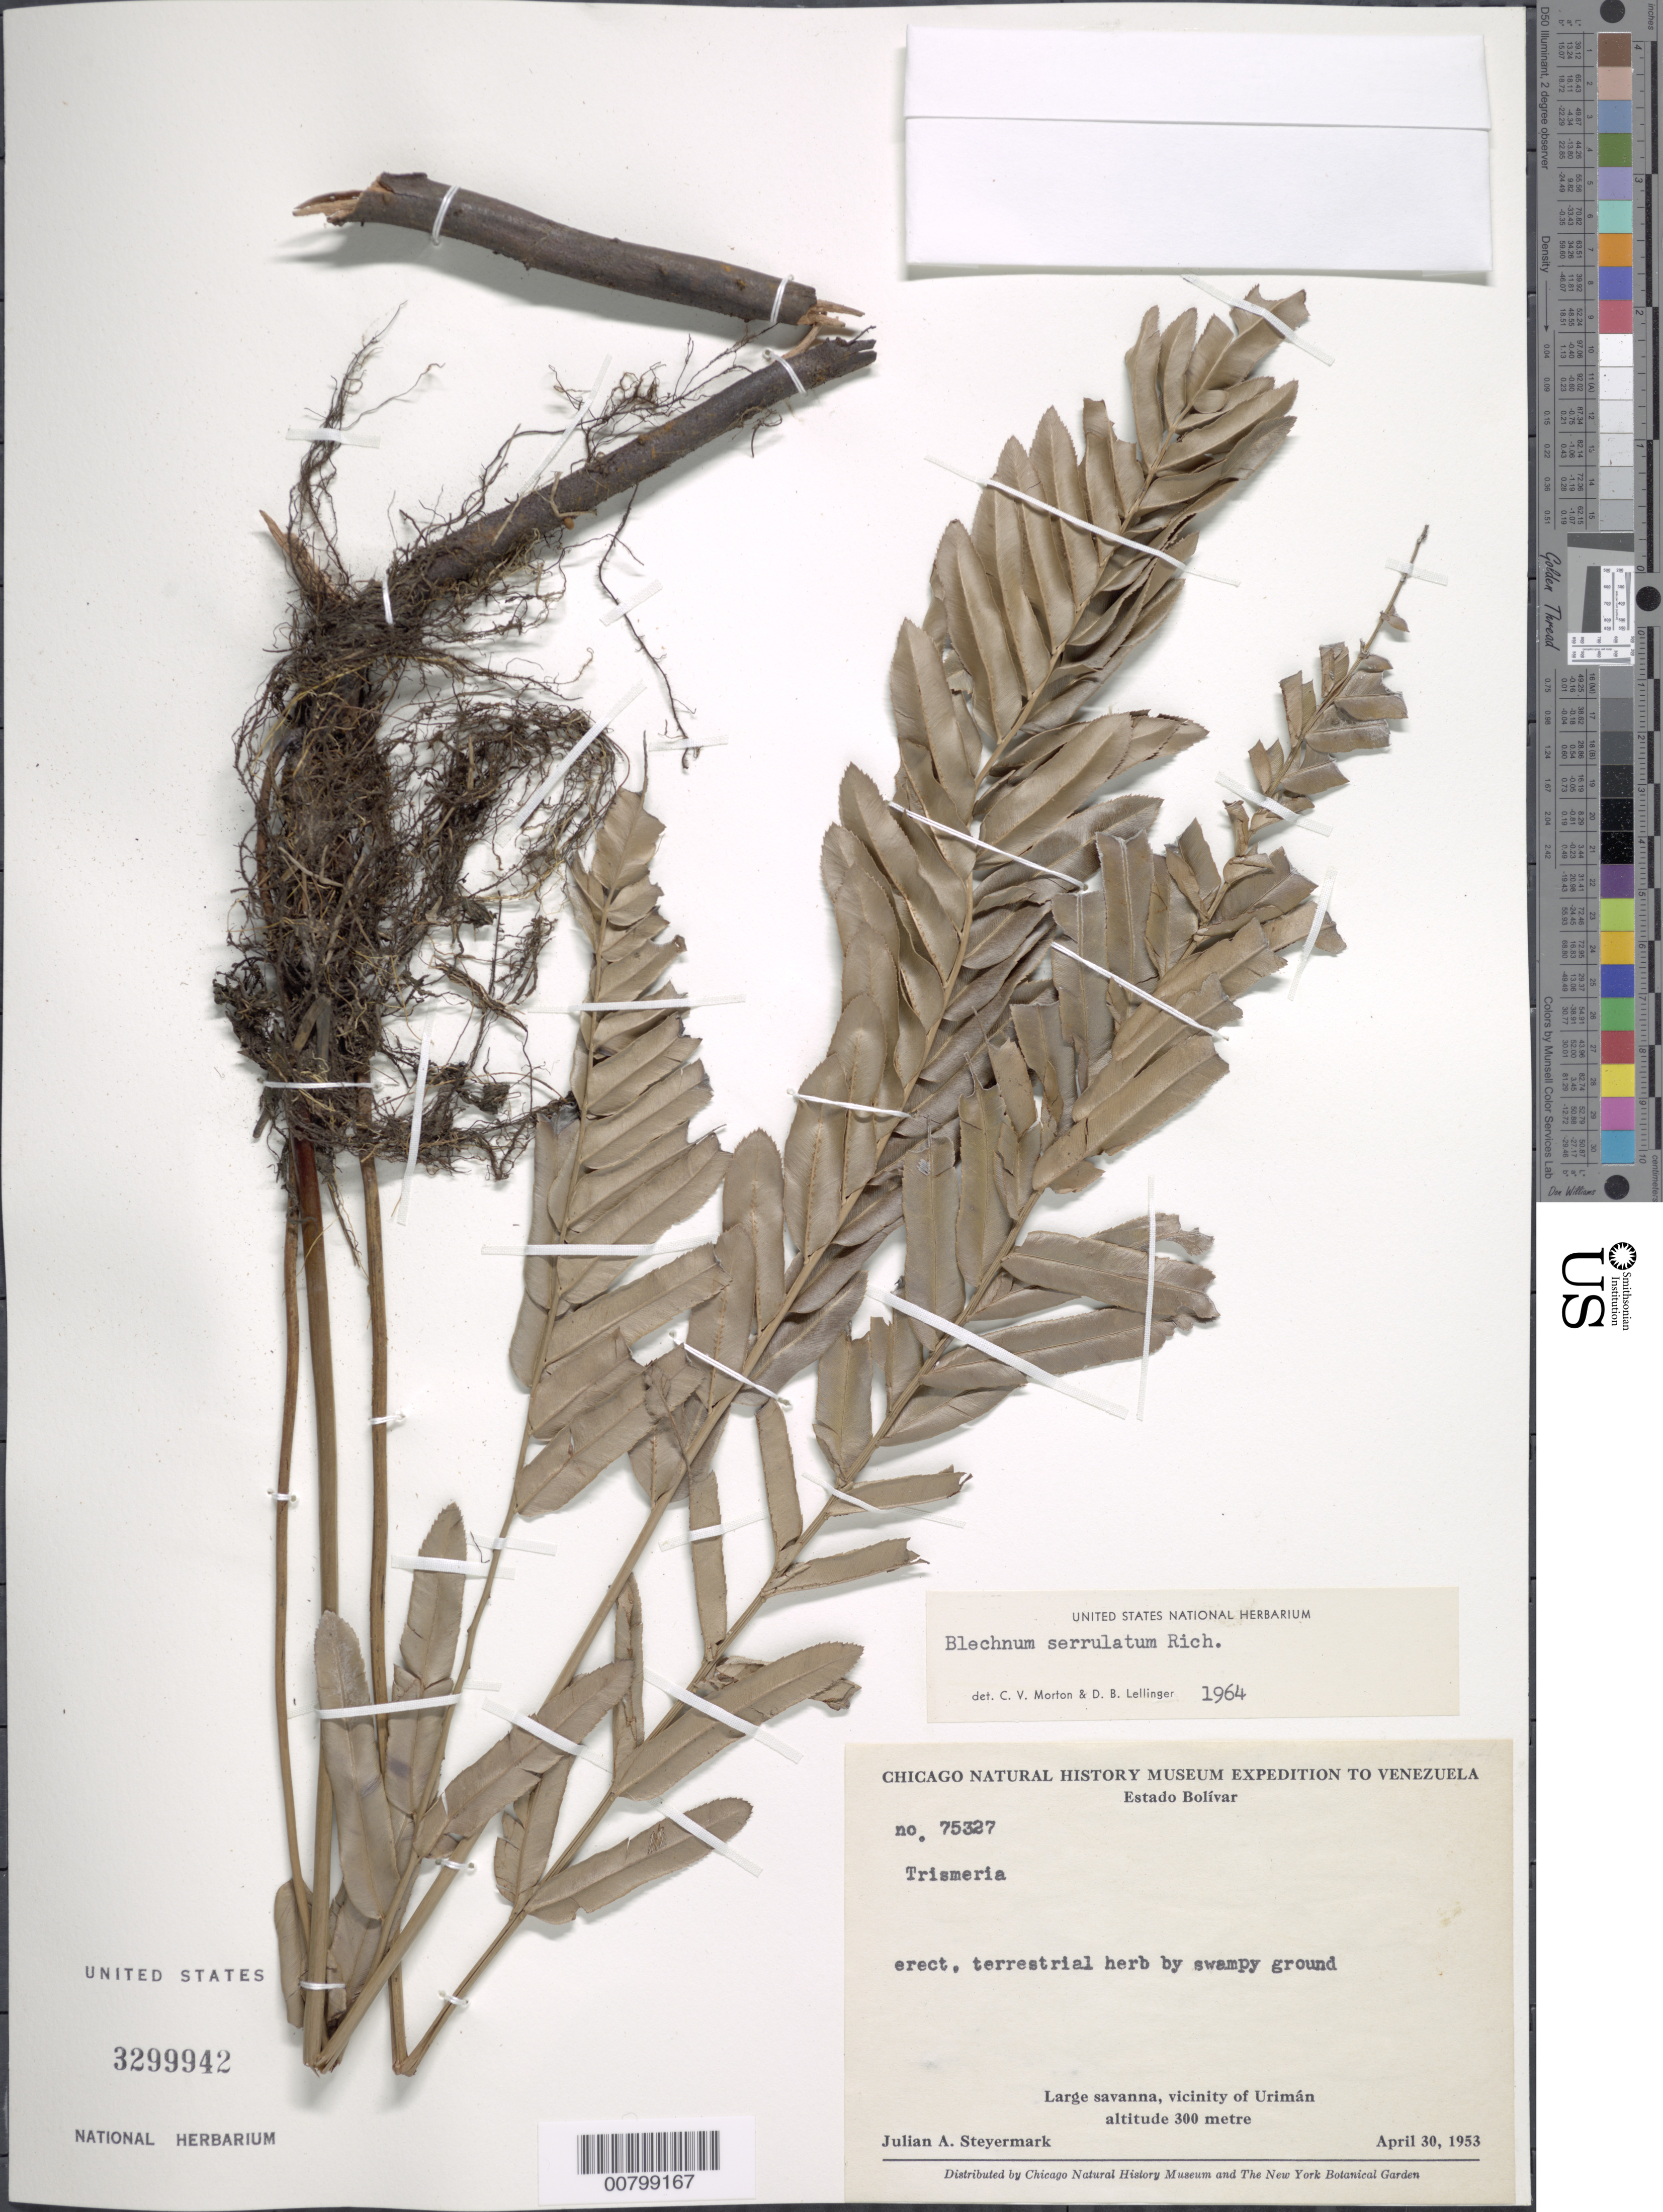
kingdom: Plantae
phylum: Tracheophyta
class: Polypodiopsida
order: Polypodiales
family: Blechnaceae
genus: Telmatoblechnum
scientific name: Telmatoblechnum serrulatum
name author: (Rich.) Perrie et al.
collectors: J. Steyermark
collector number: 75327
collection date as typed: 30-Apr-53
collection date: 1953-04-30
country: Venezuela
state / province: Bolívar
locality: Urimán, vicinity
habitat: Large savanna, swampy ground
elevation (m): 300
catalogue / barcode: US 3299942